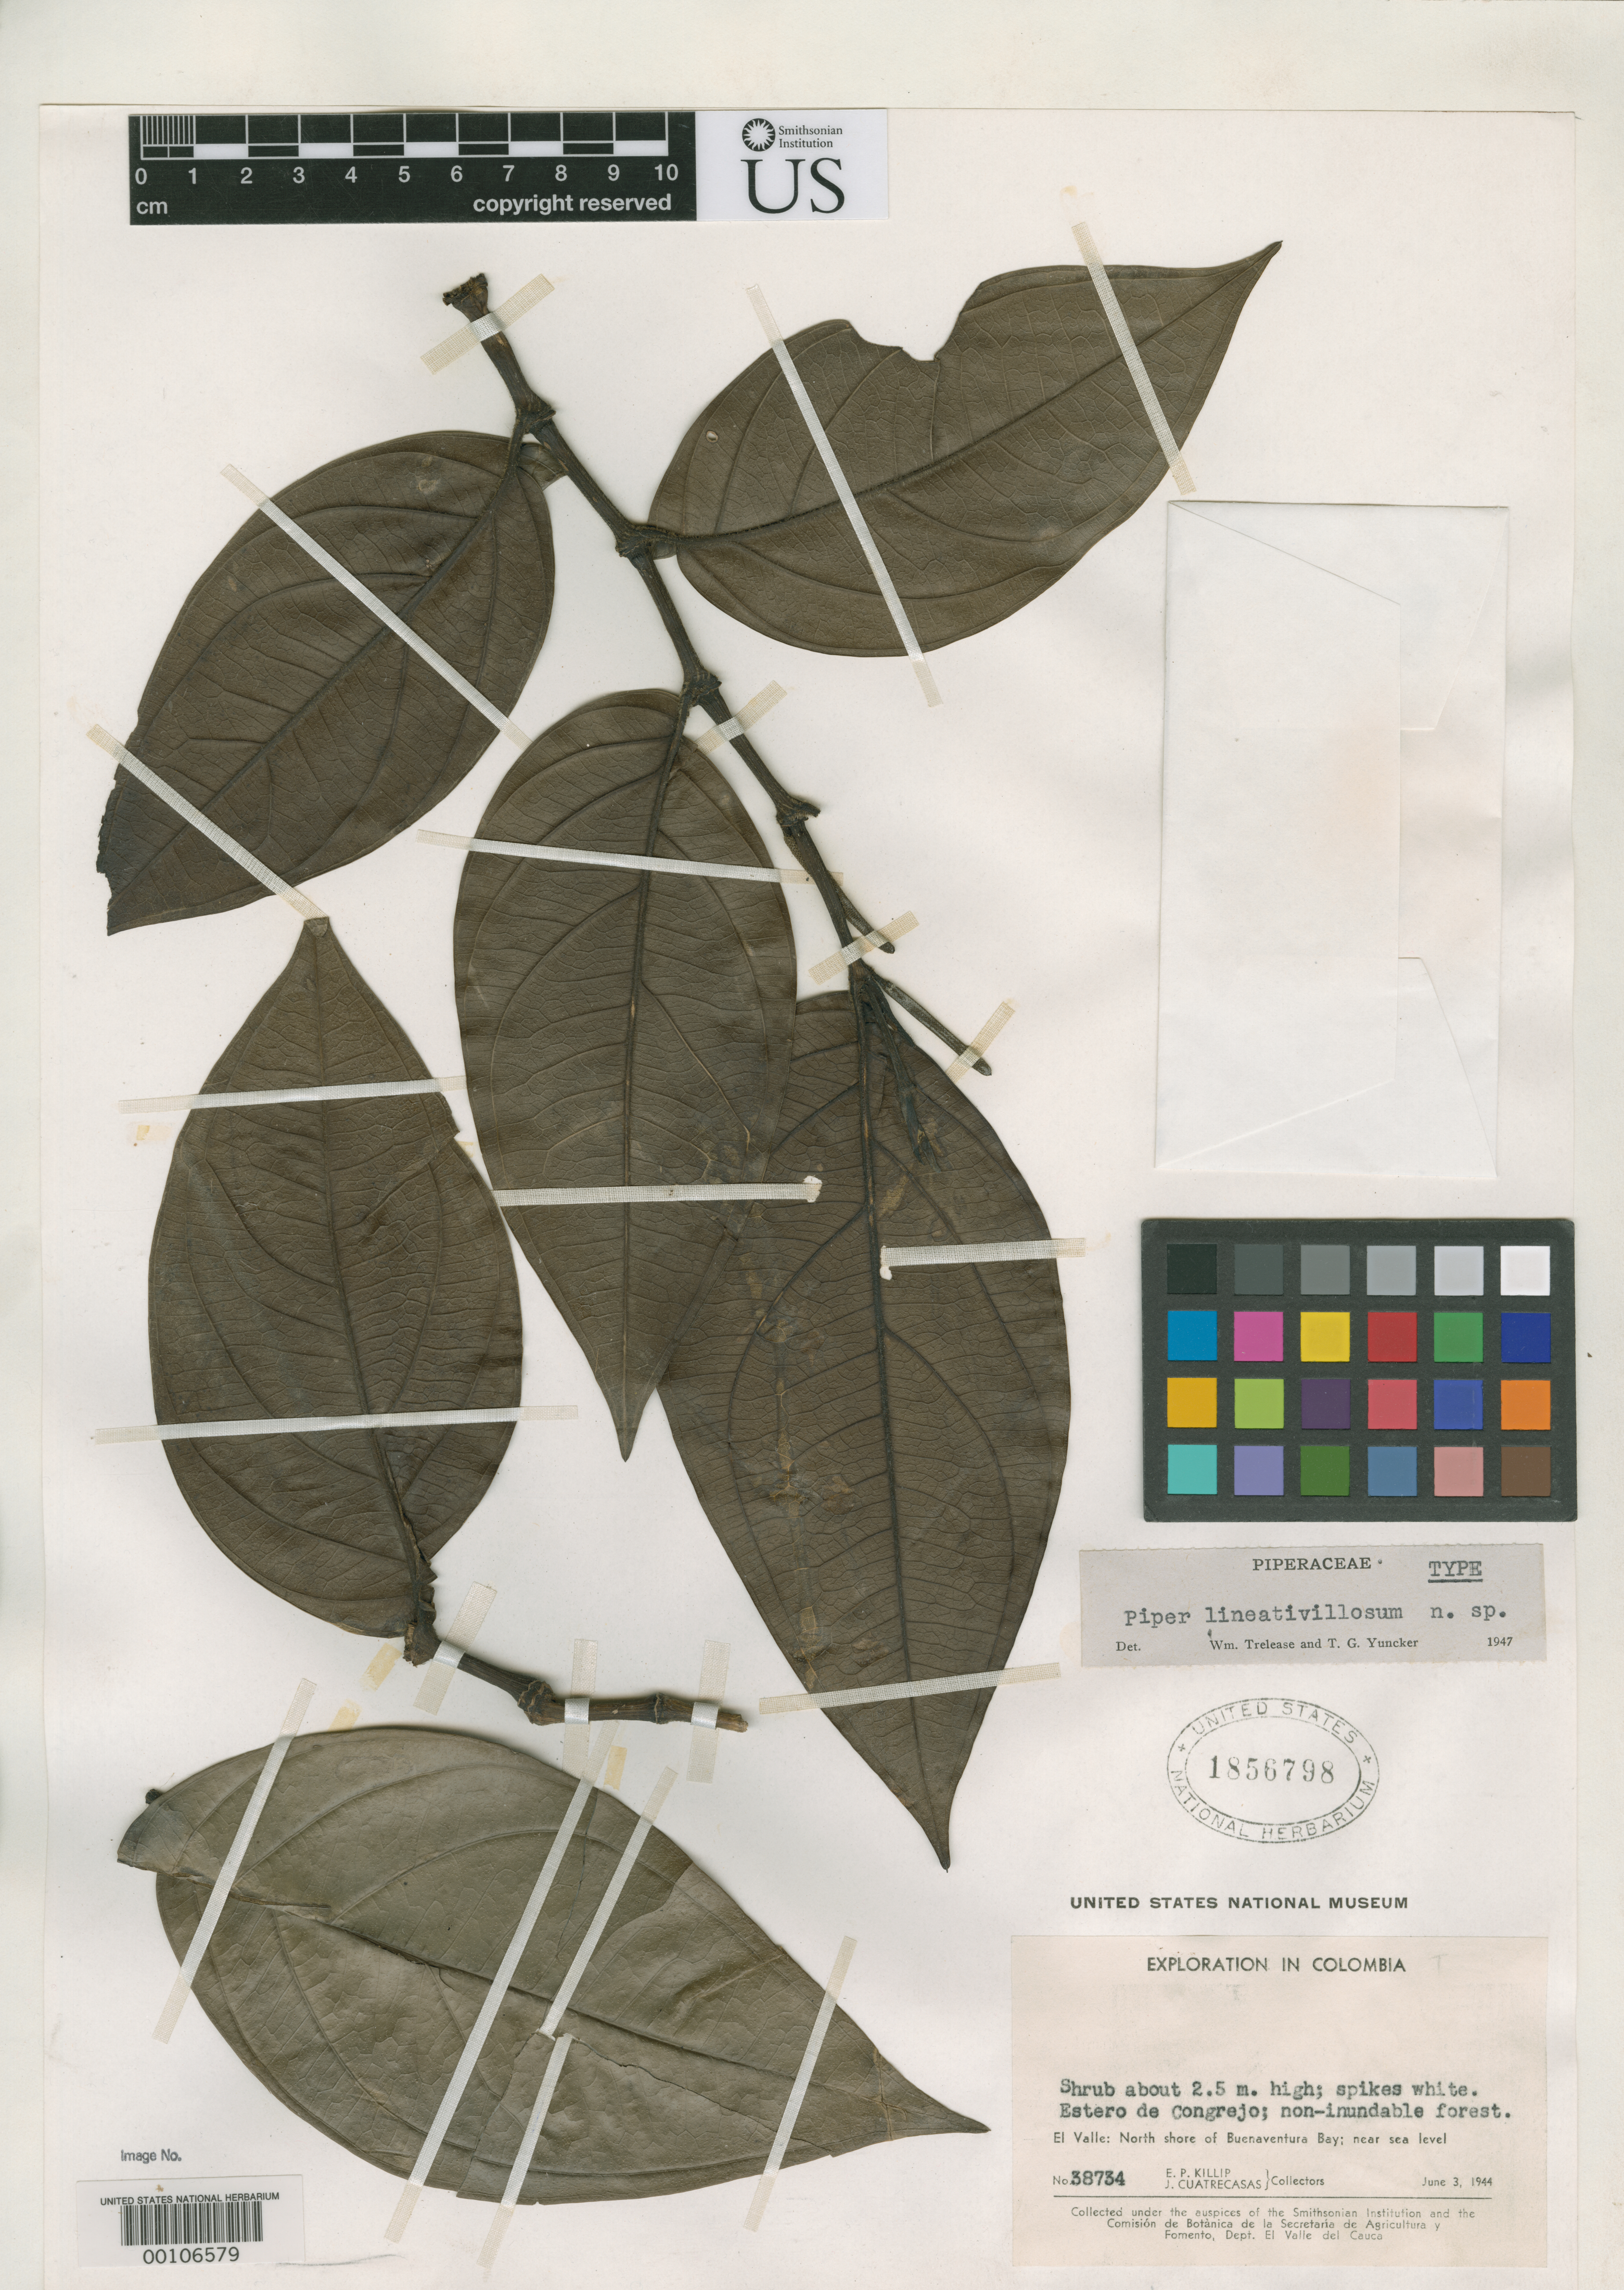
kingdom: Plantae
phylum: Tracheophyta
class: Magnoliopsida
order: Piperales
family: Piperaceae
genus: Piper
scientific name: Piper lineativillosum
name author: Trel. & Yunck.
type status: Holotype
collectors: E. P. Killip & J. Cuatrecasas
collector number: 38734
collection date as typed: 03 Jun 1944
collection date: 1944-06-03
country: Colombia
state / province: Valle del Cauca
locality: North shore of Buena Ventura Bay; alt. near sea level.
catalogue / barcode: US 1856798